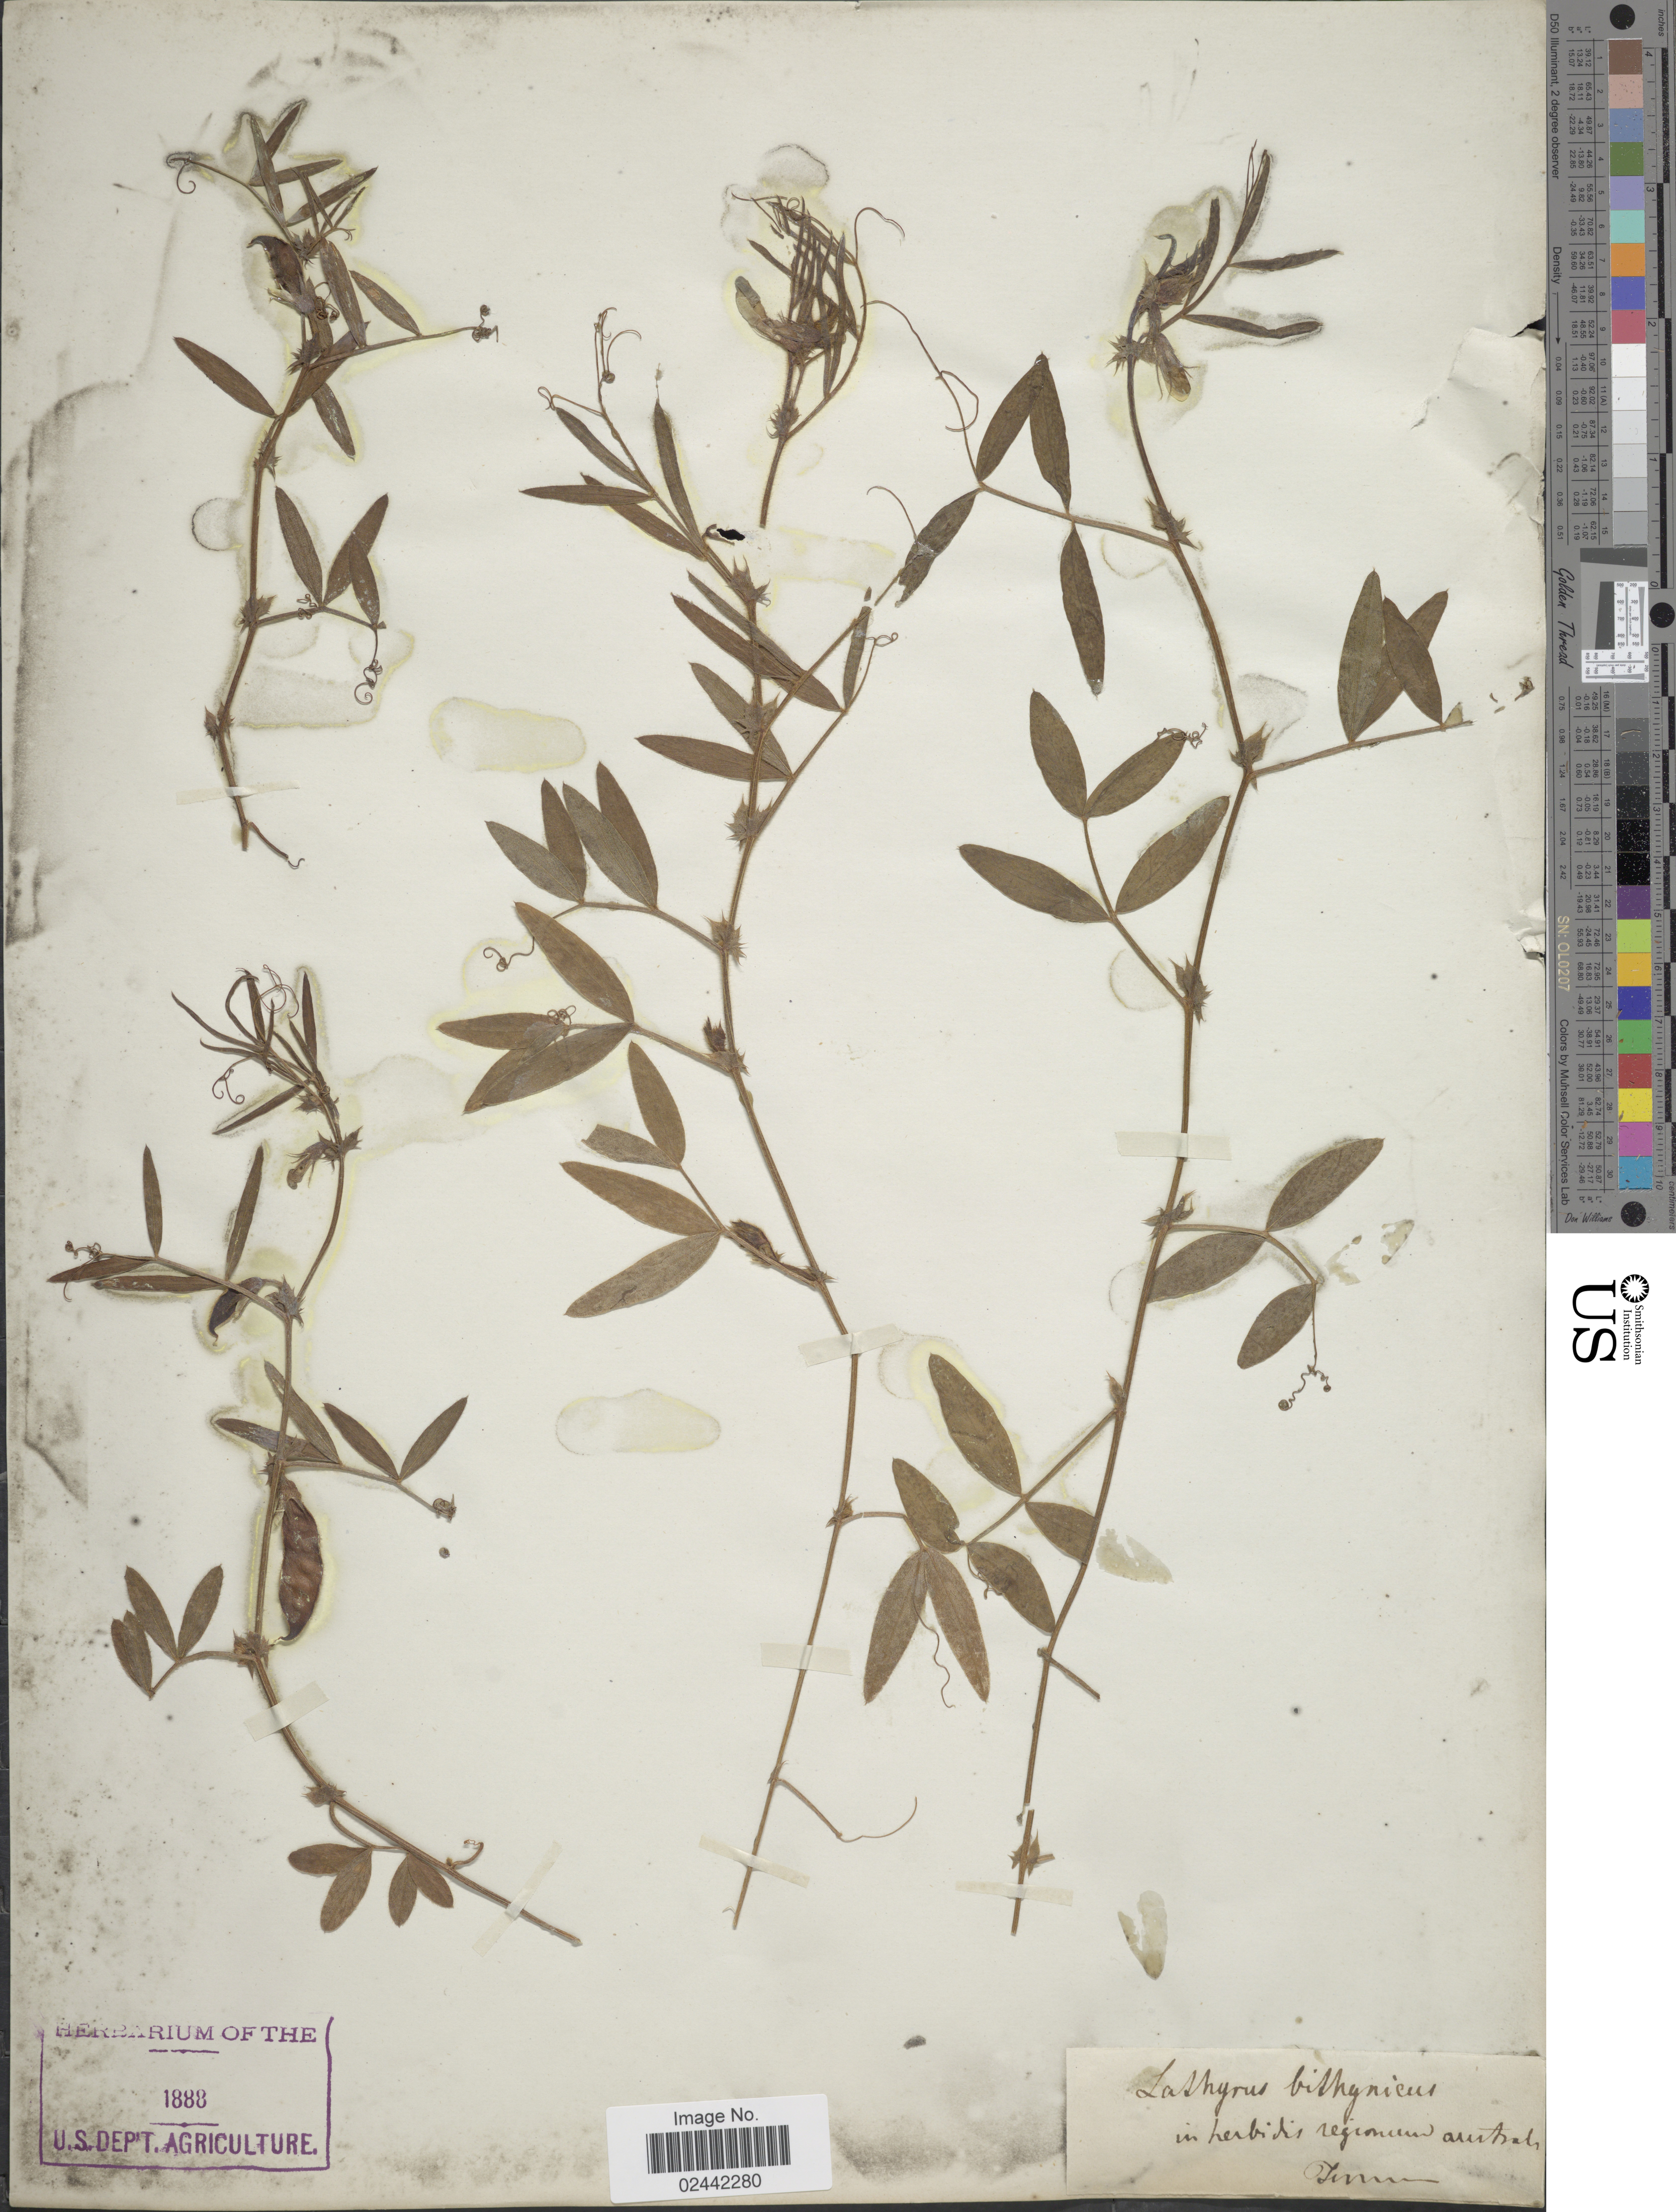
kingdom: Plantae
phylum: Tracheophyta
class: Magnoliopsida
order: Fabales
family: Fabaceae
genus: Lathyrus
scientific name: Lathyrus bithynicus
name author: L.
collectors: Tommasini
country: Italy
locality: In herbidis regionum australe